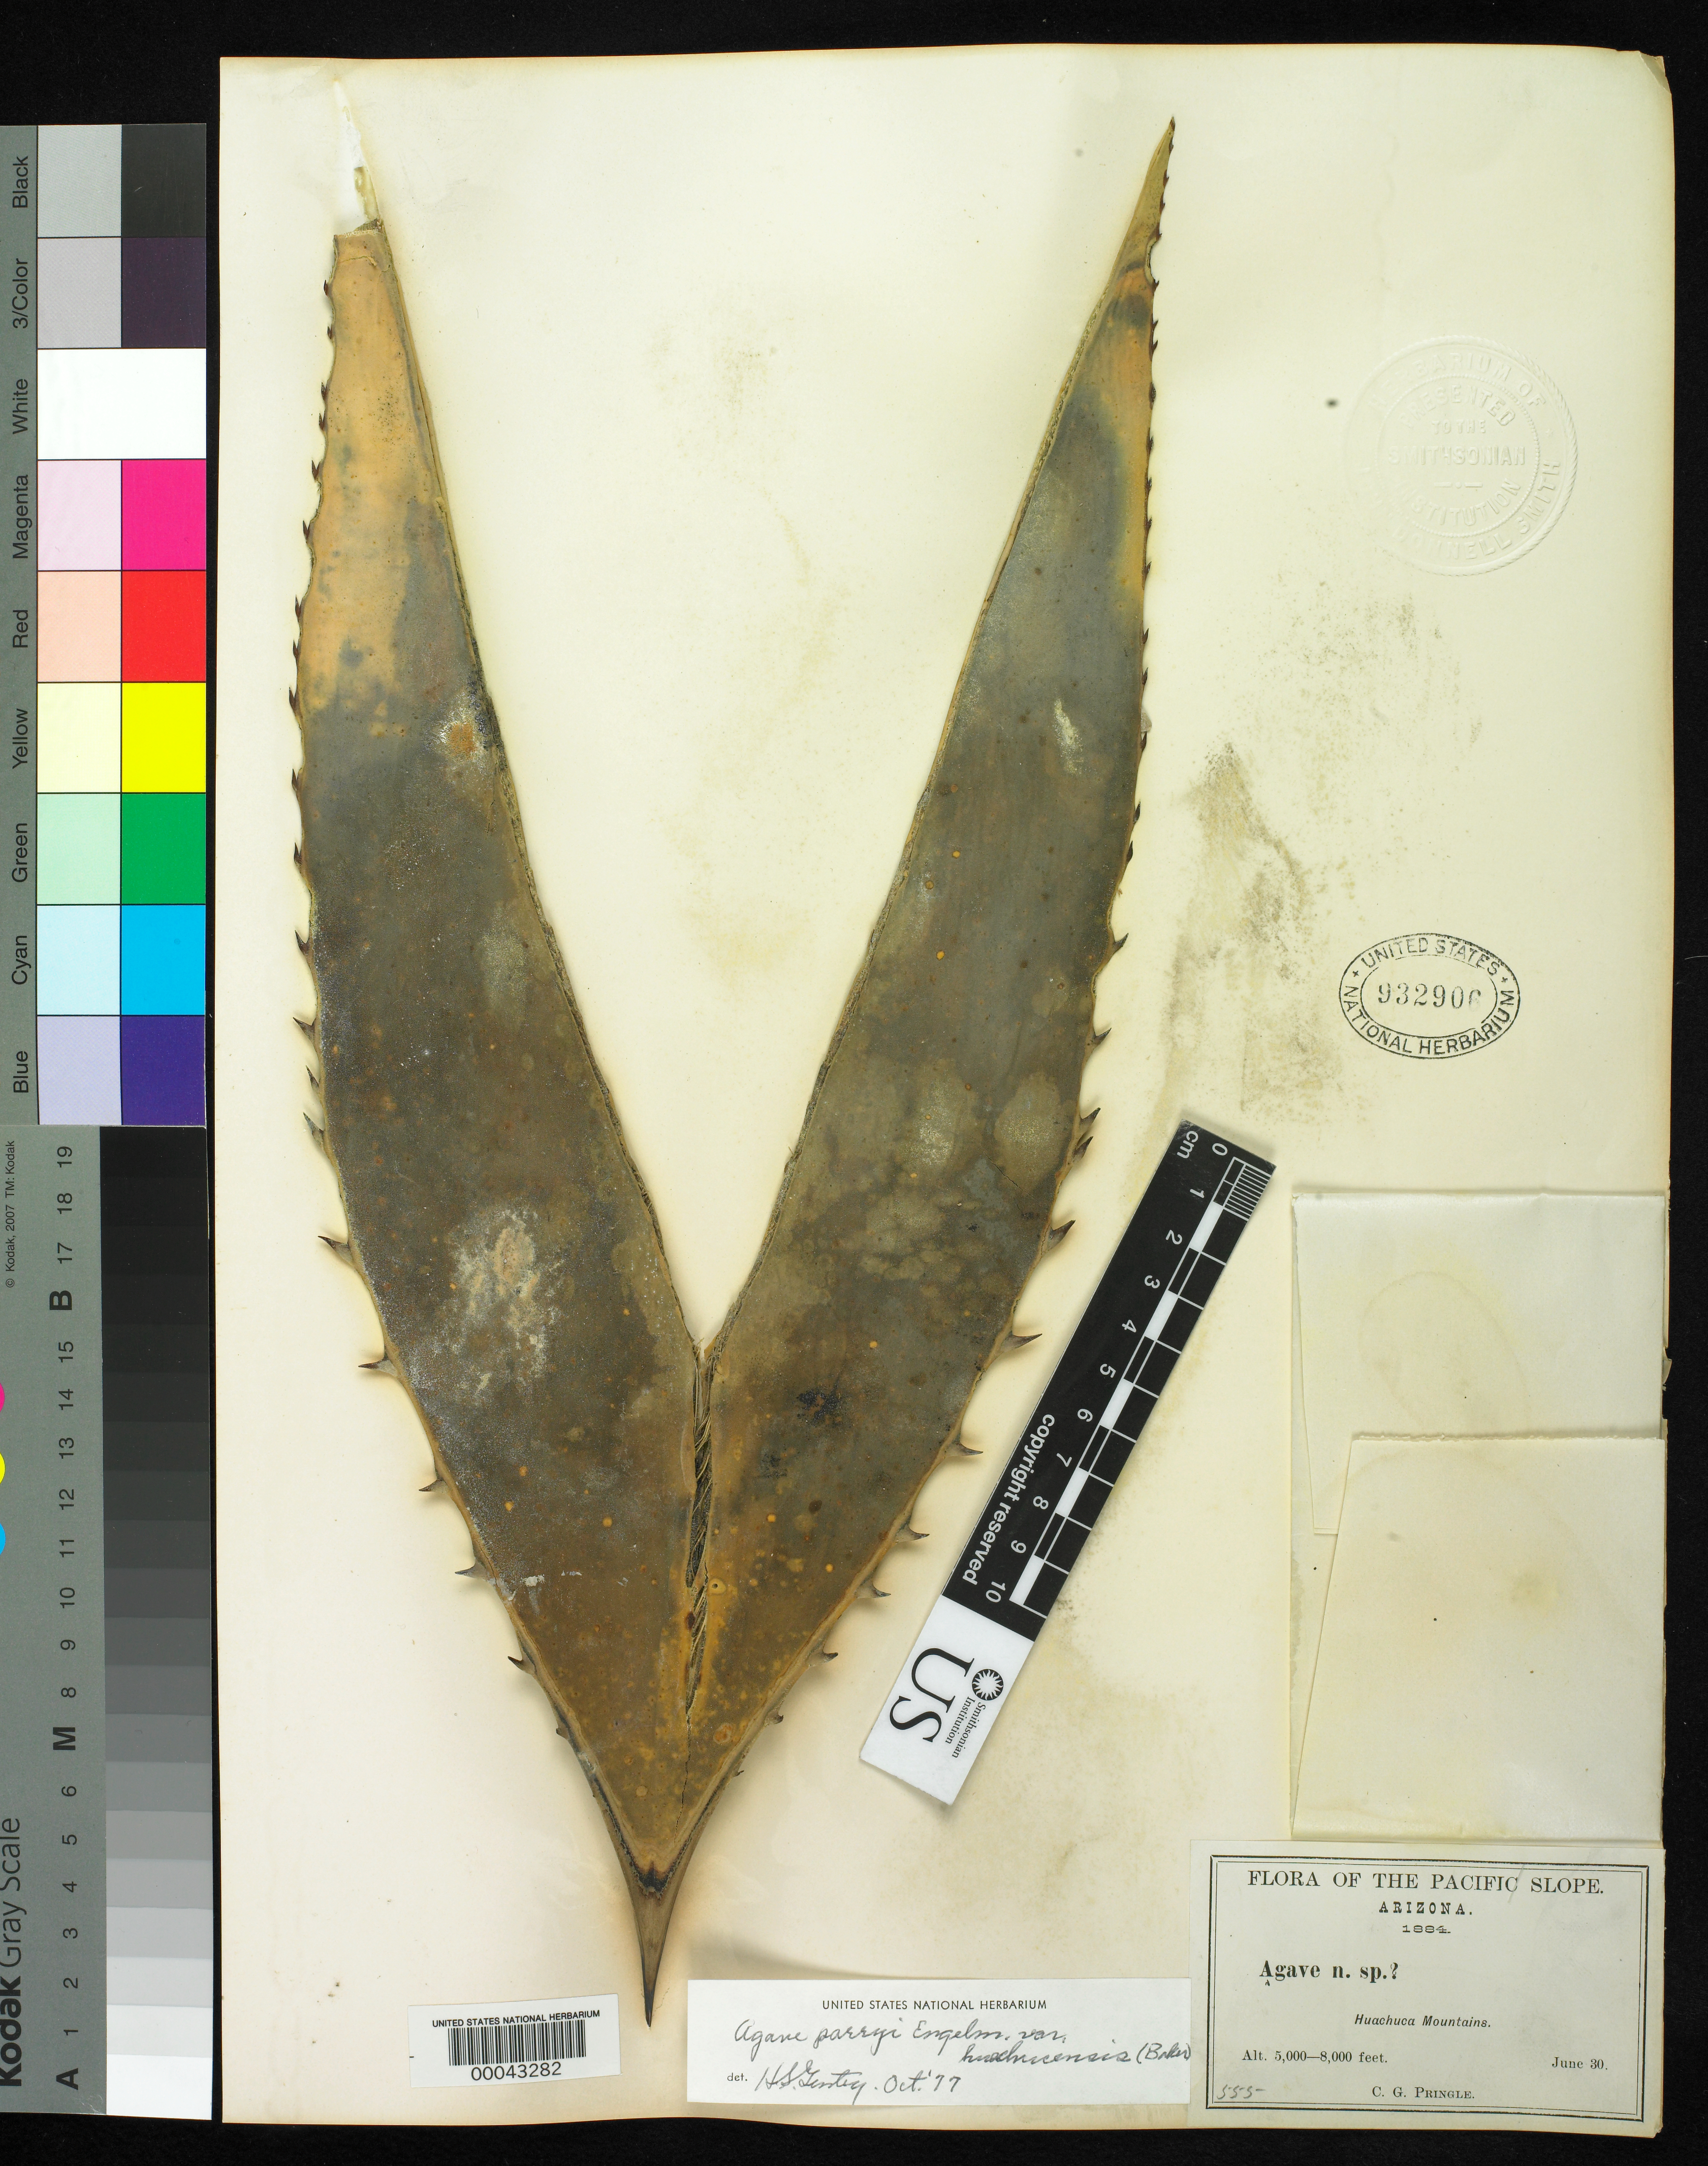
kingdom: Plantae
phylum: Tracheophyta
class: Liliopsida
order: Asparagales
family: Asparagaceae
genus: Agave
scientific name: Agave parryi var. huachucensis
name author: (Baker) Little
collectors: C. G. Pringle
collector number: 555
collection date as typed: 30 Jun 1884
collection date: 1884-06-30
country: United States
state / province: Arizona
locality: Huachuca mountains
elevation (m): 1524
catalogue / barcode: US 932906